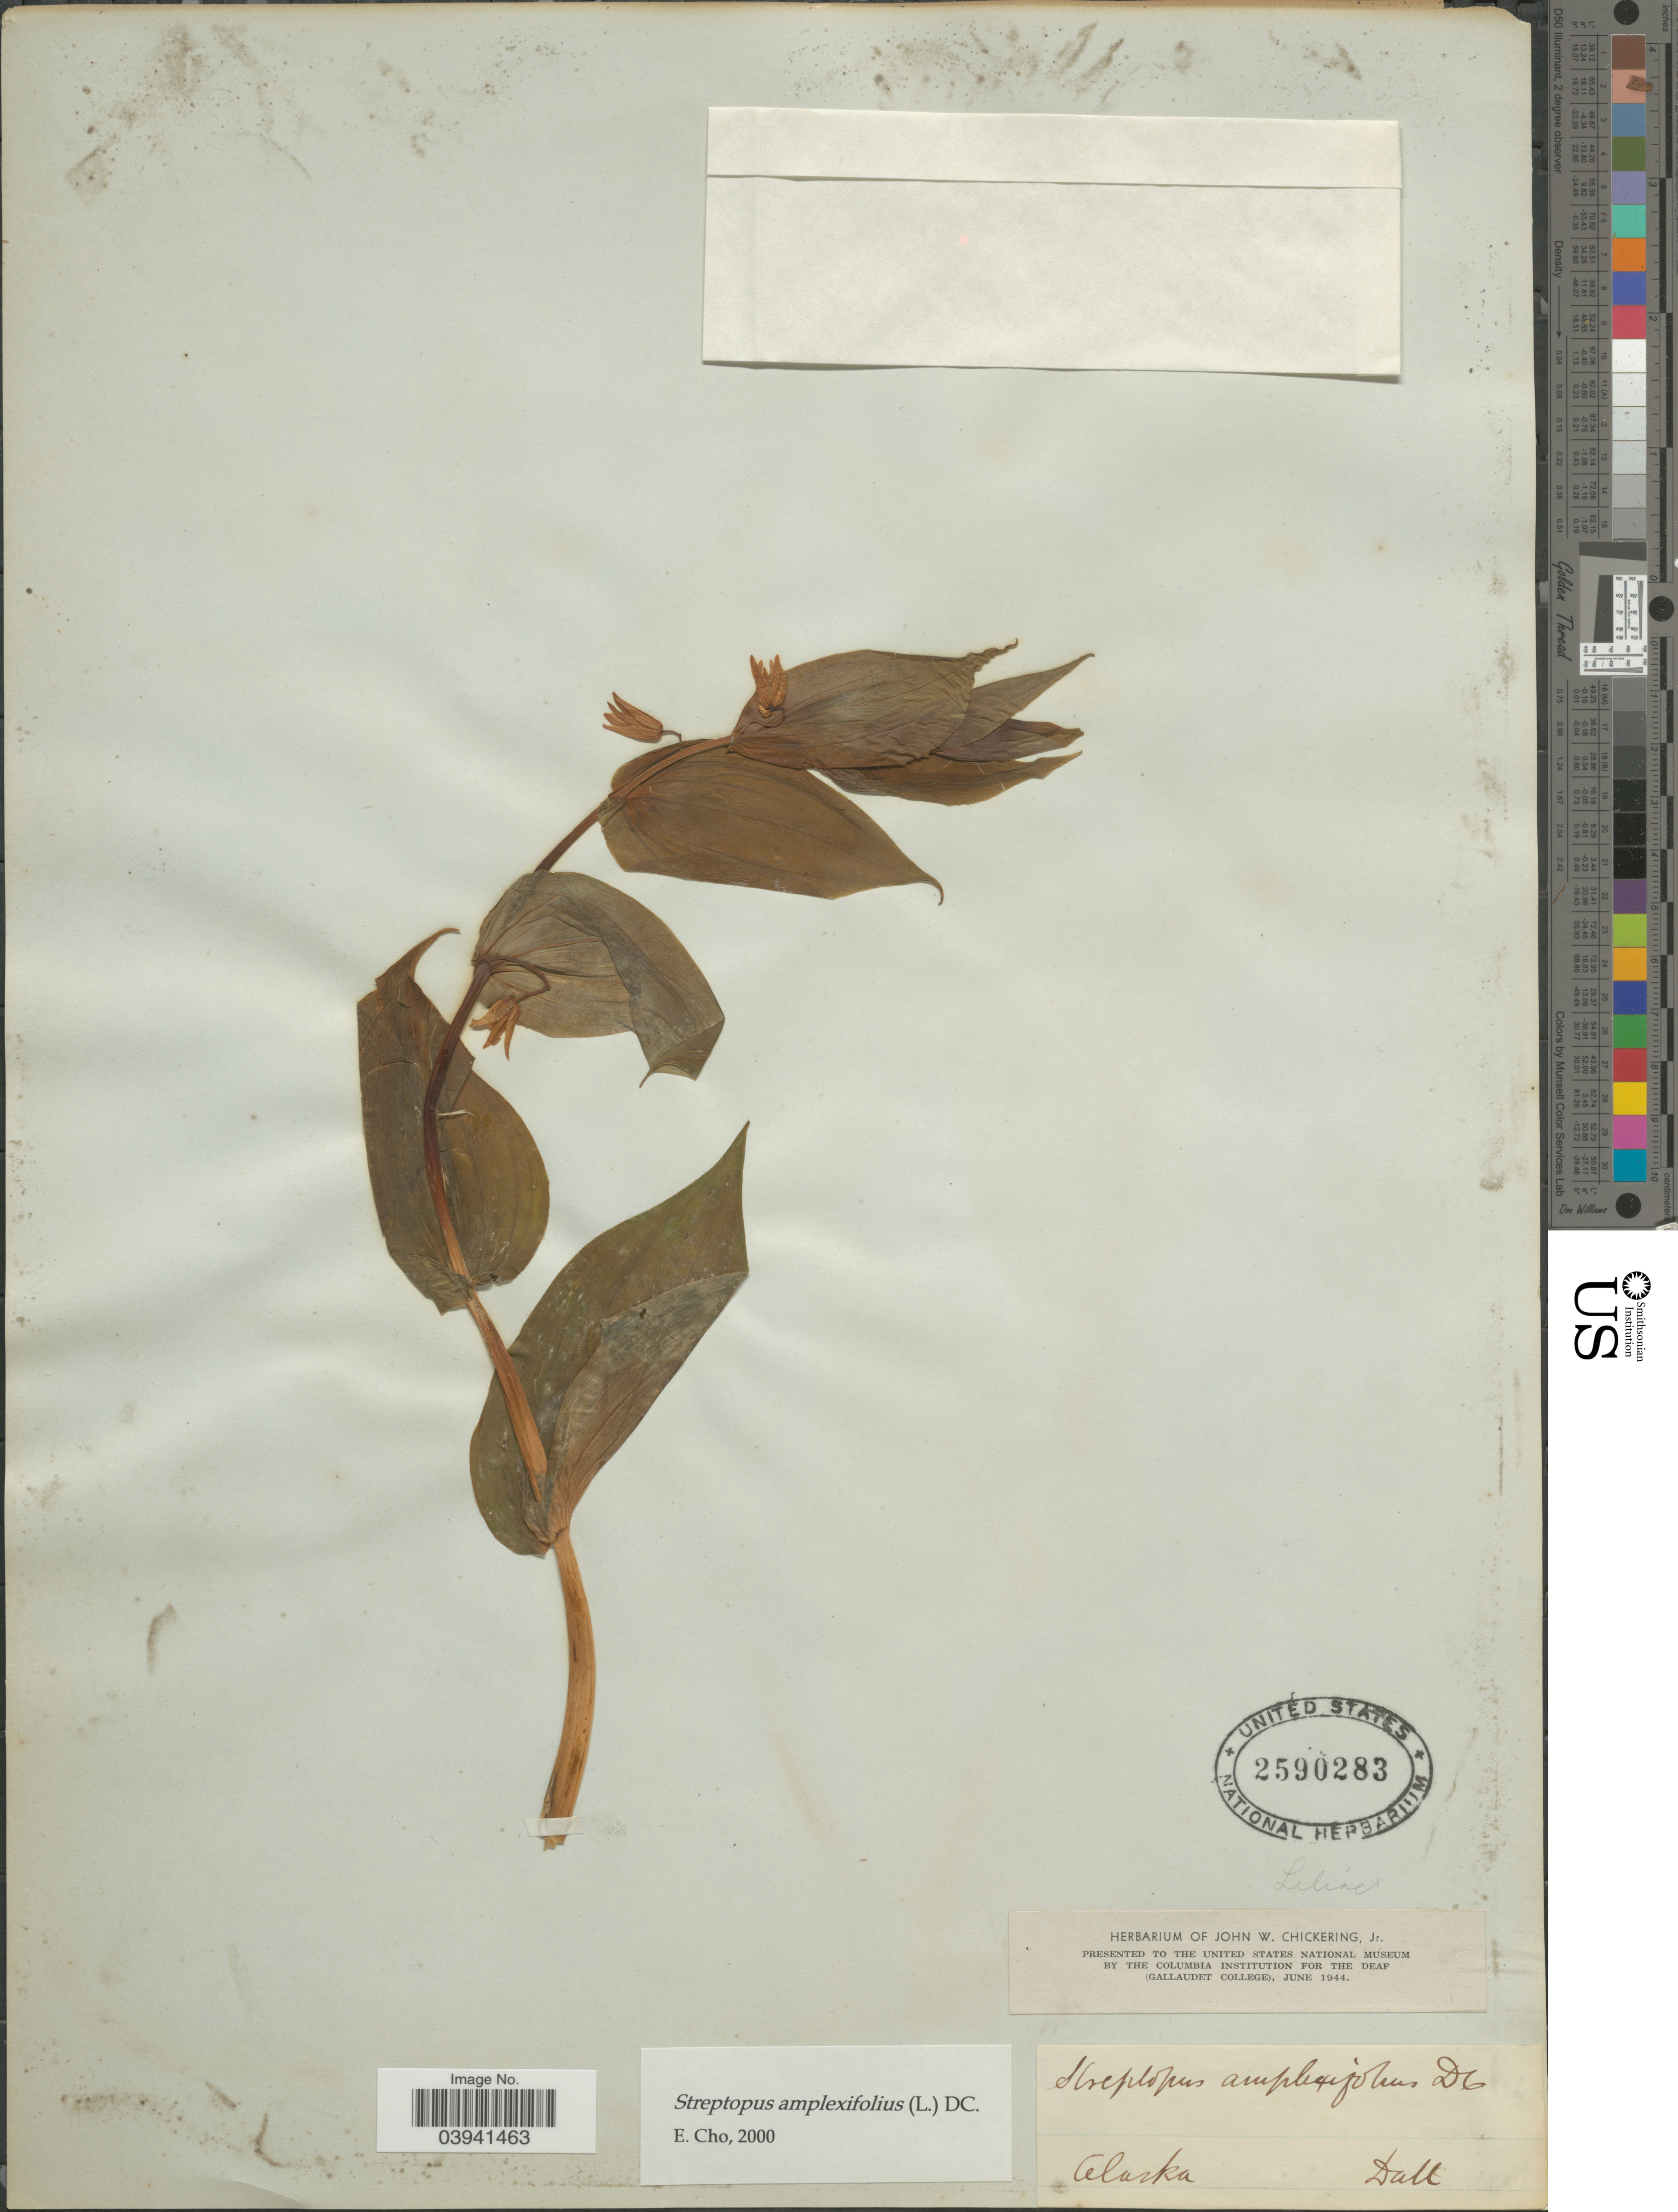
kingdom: Plantae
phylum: Tracheophyta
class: Liliopsida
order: Liliales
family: Liliaceae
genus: Streptopus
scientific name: Streptopus amplexifolius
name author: (L.) DC.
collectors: -. Dall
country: United States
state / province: Alaska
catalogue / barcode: US 2590283